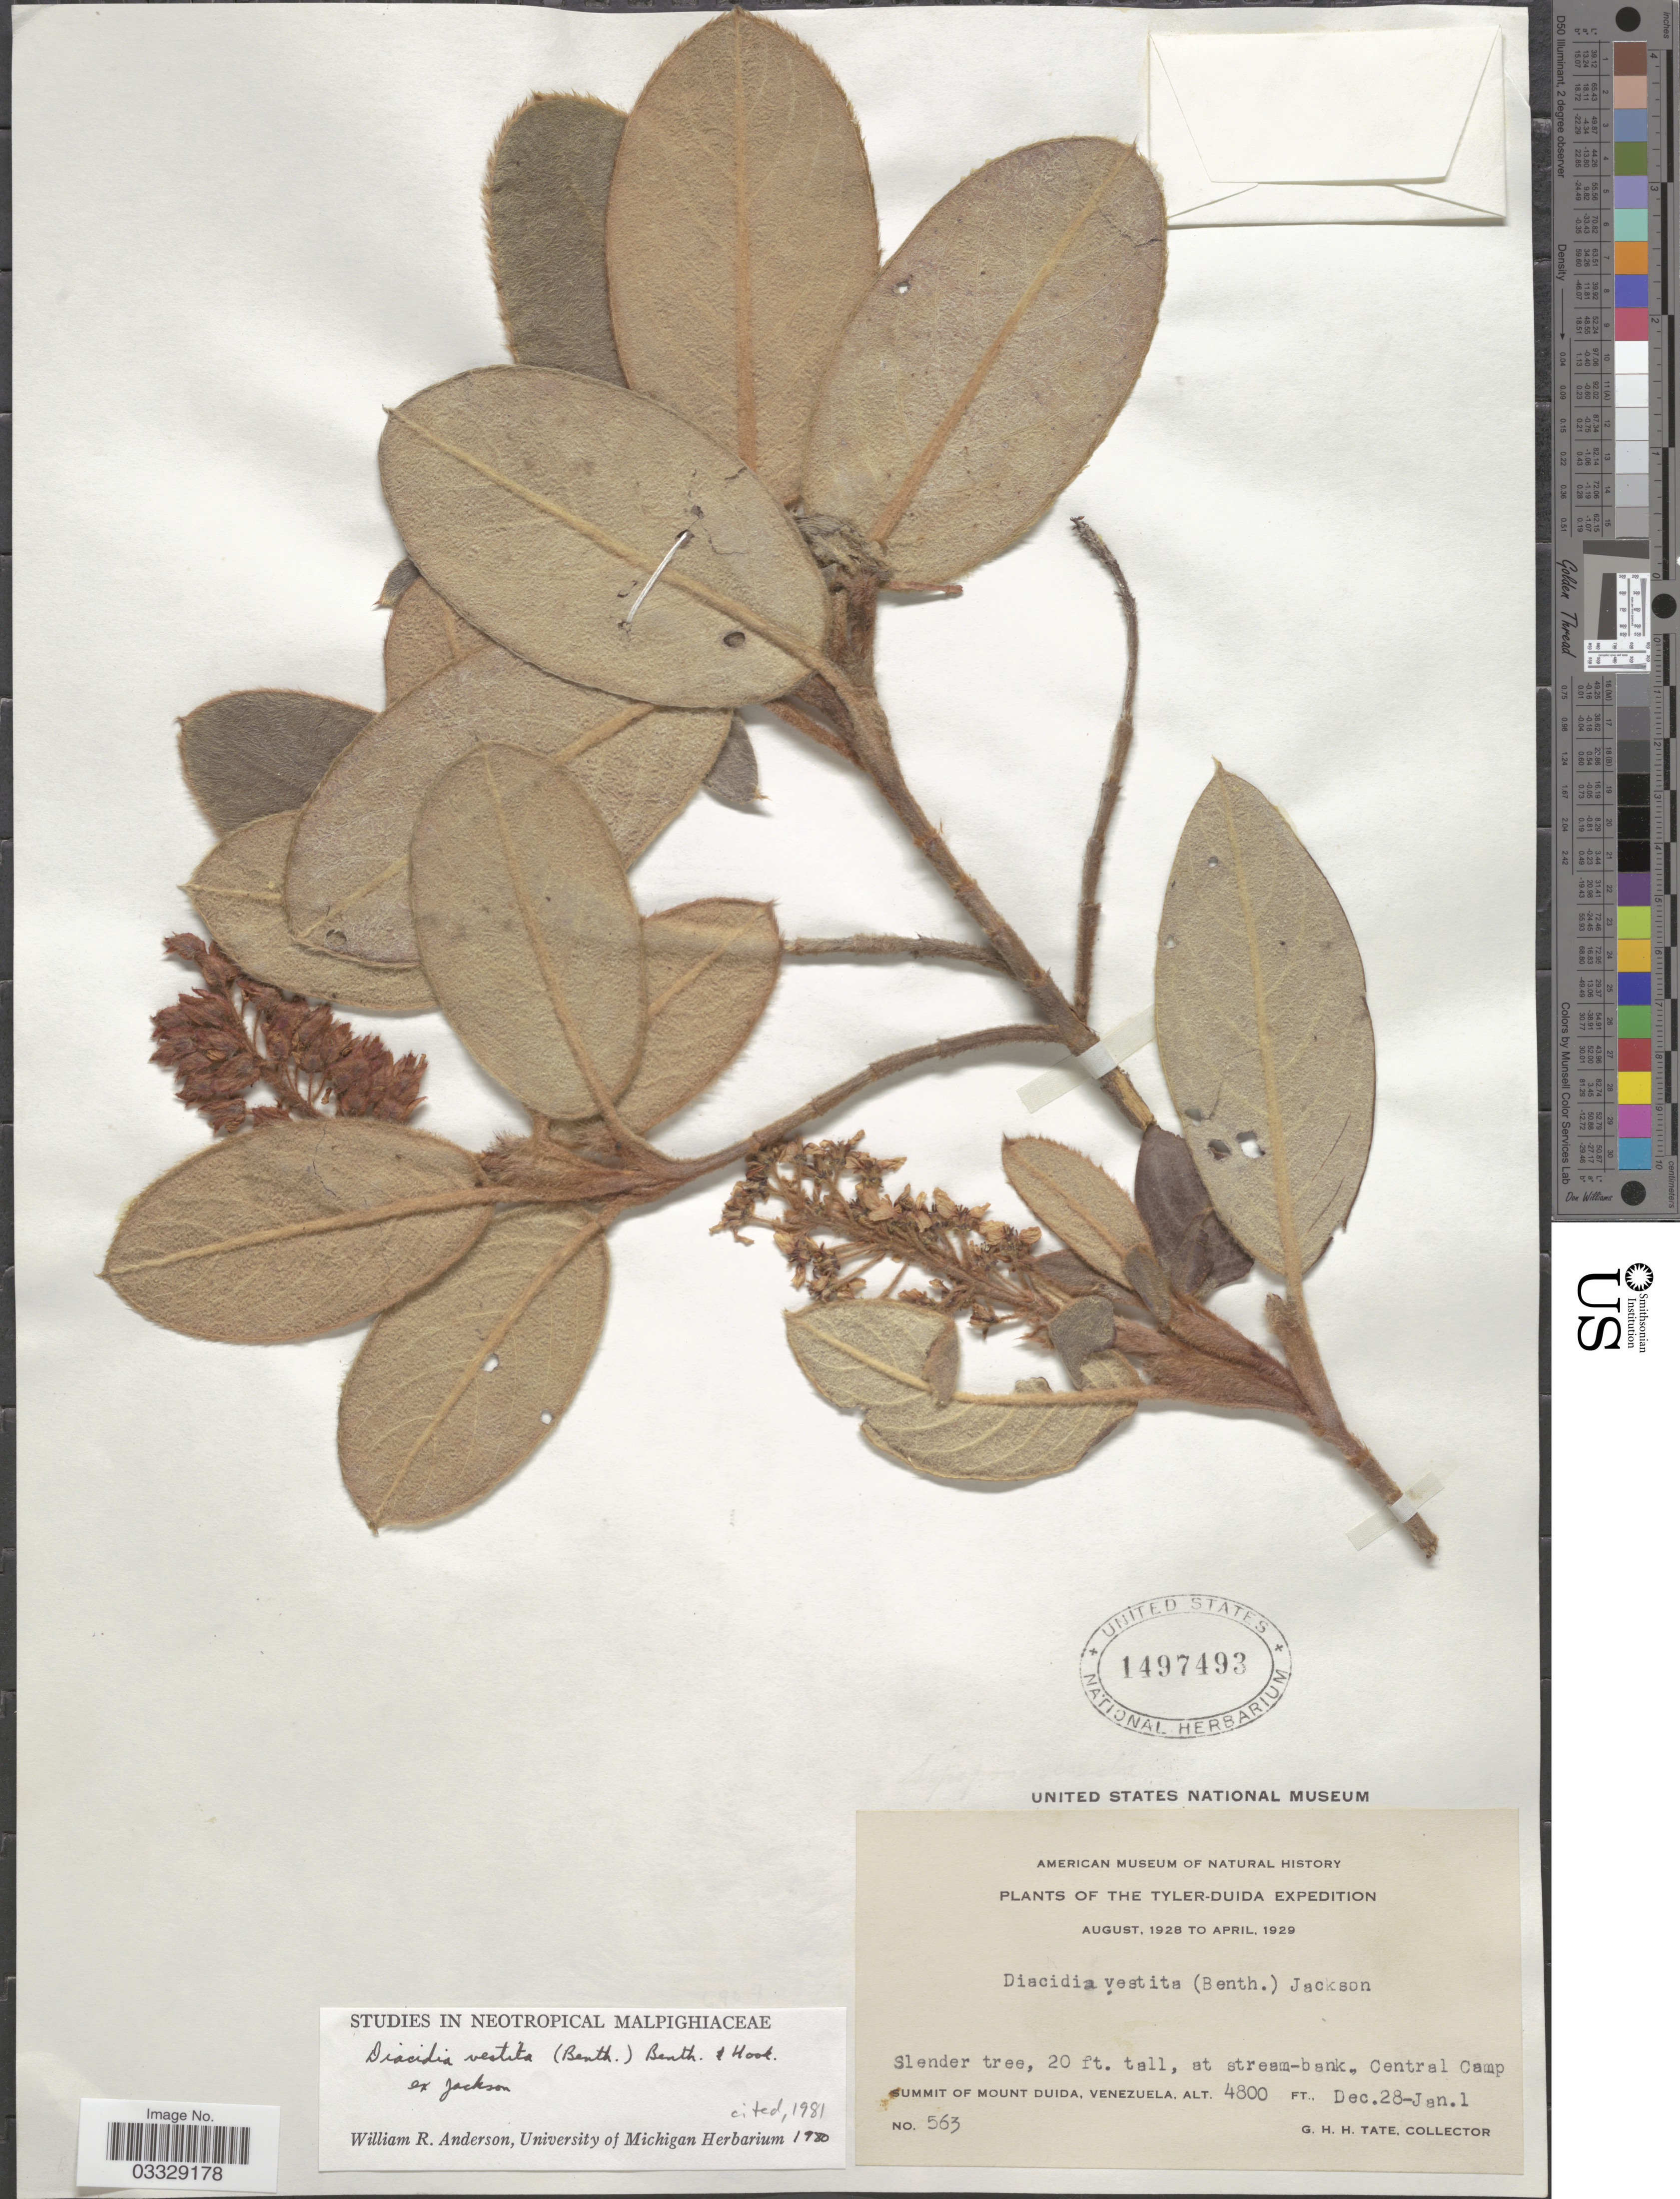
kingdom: Plantae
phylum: Tracheophyta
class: Magnoliopsida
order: Malpighiales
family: Malpighiaceae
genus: Diacidia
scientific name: Diacidia vestita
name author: (Benth.) Benth. & Hook. f. ex B.D. Jacks.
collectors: G. H. H.Tate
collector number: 563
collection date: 1928-12-28/1929-01-01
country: Venezuela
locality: The Tyler-Duida [unsure placement]. Central Camp. Summit of Mount Duida.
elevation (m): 4800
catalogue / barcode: US 1497493